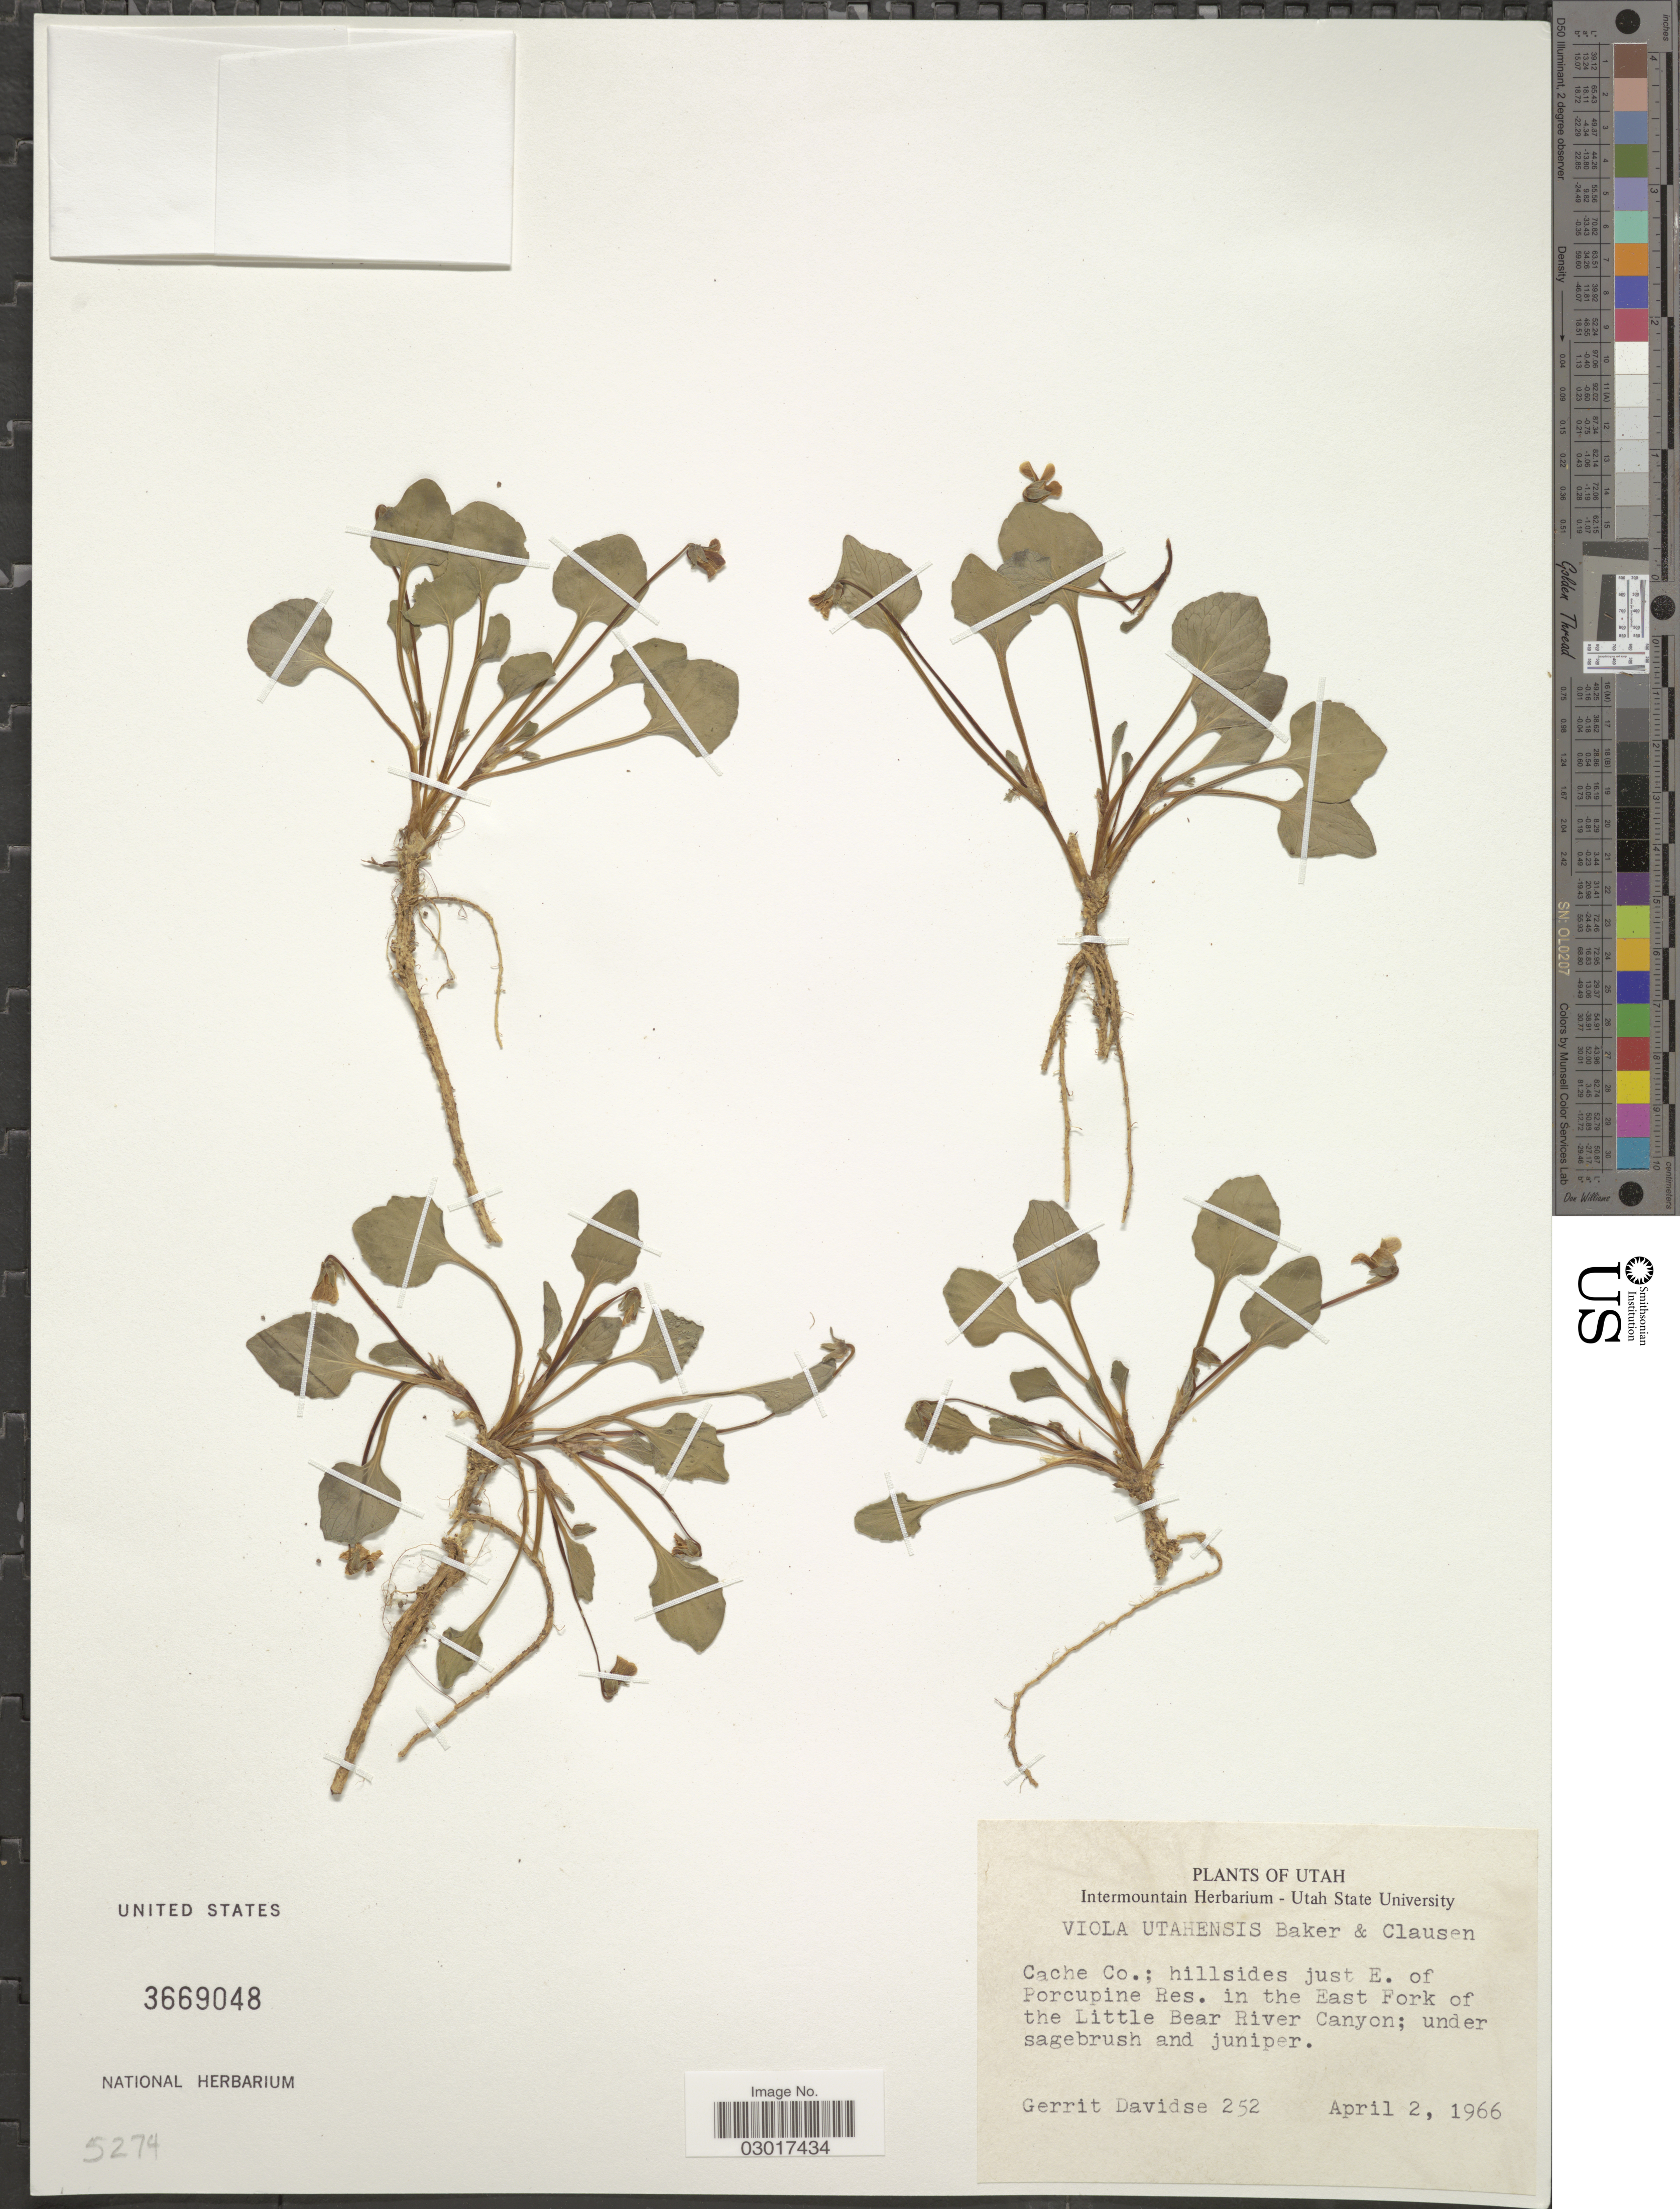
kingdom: Plantae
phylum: Tracheophyta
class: Magnoliopsida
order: Malpighiales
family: Violaceae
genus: Viola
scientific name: Viola utahensis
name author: M.S. Baker & J.C. Clausen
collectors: G. Davidse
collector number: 252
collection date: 1966-04-02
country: United States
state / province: Utah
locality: Cache Co.; hillside just E. of Porcupine Res. in the East Fork of the Little Bear River Canyon.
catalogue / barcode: US 3669048